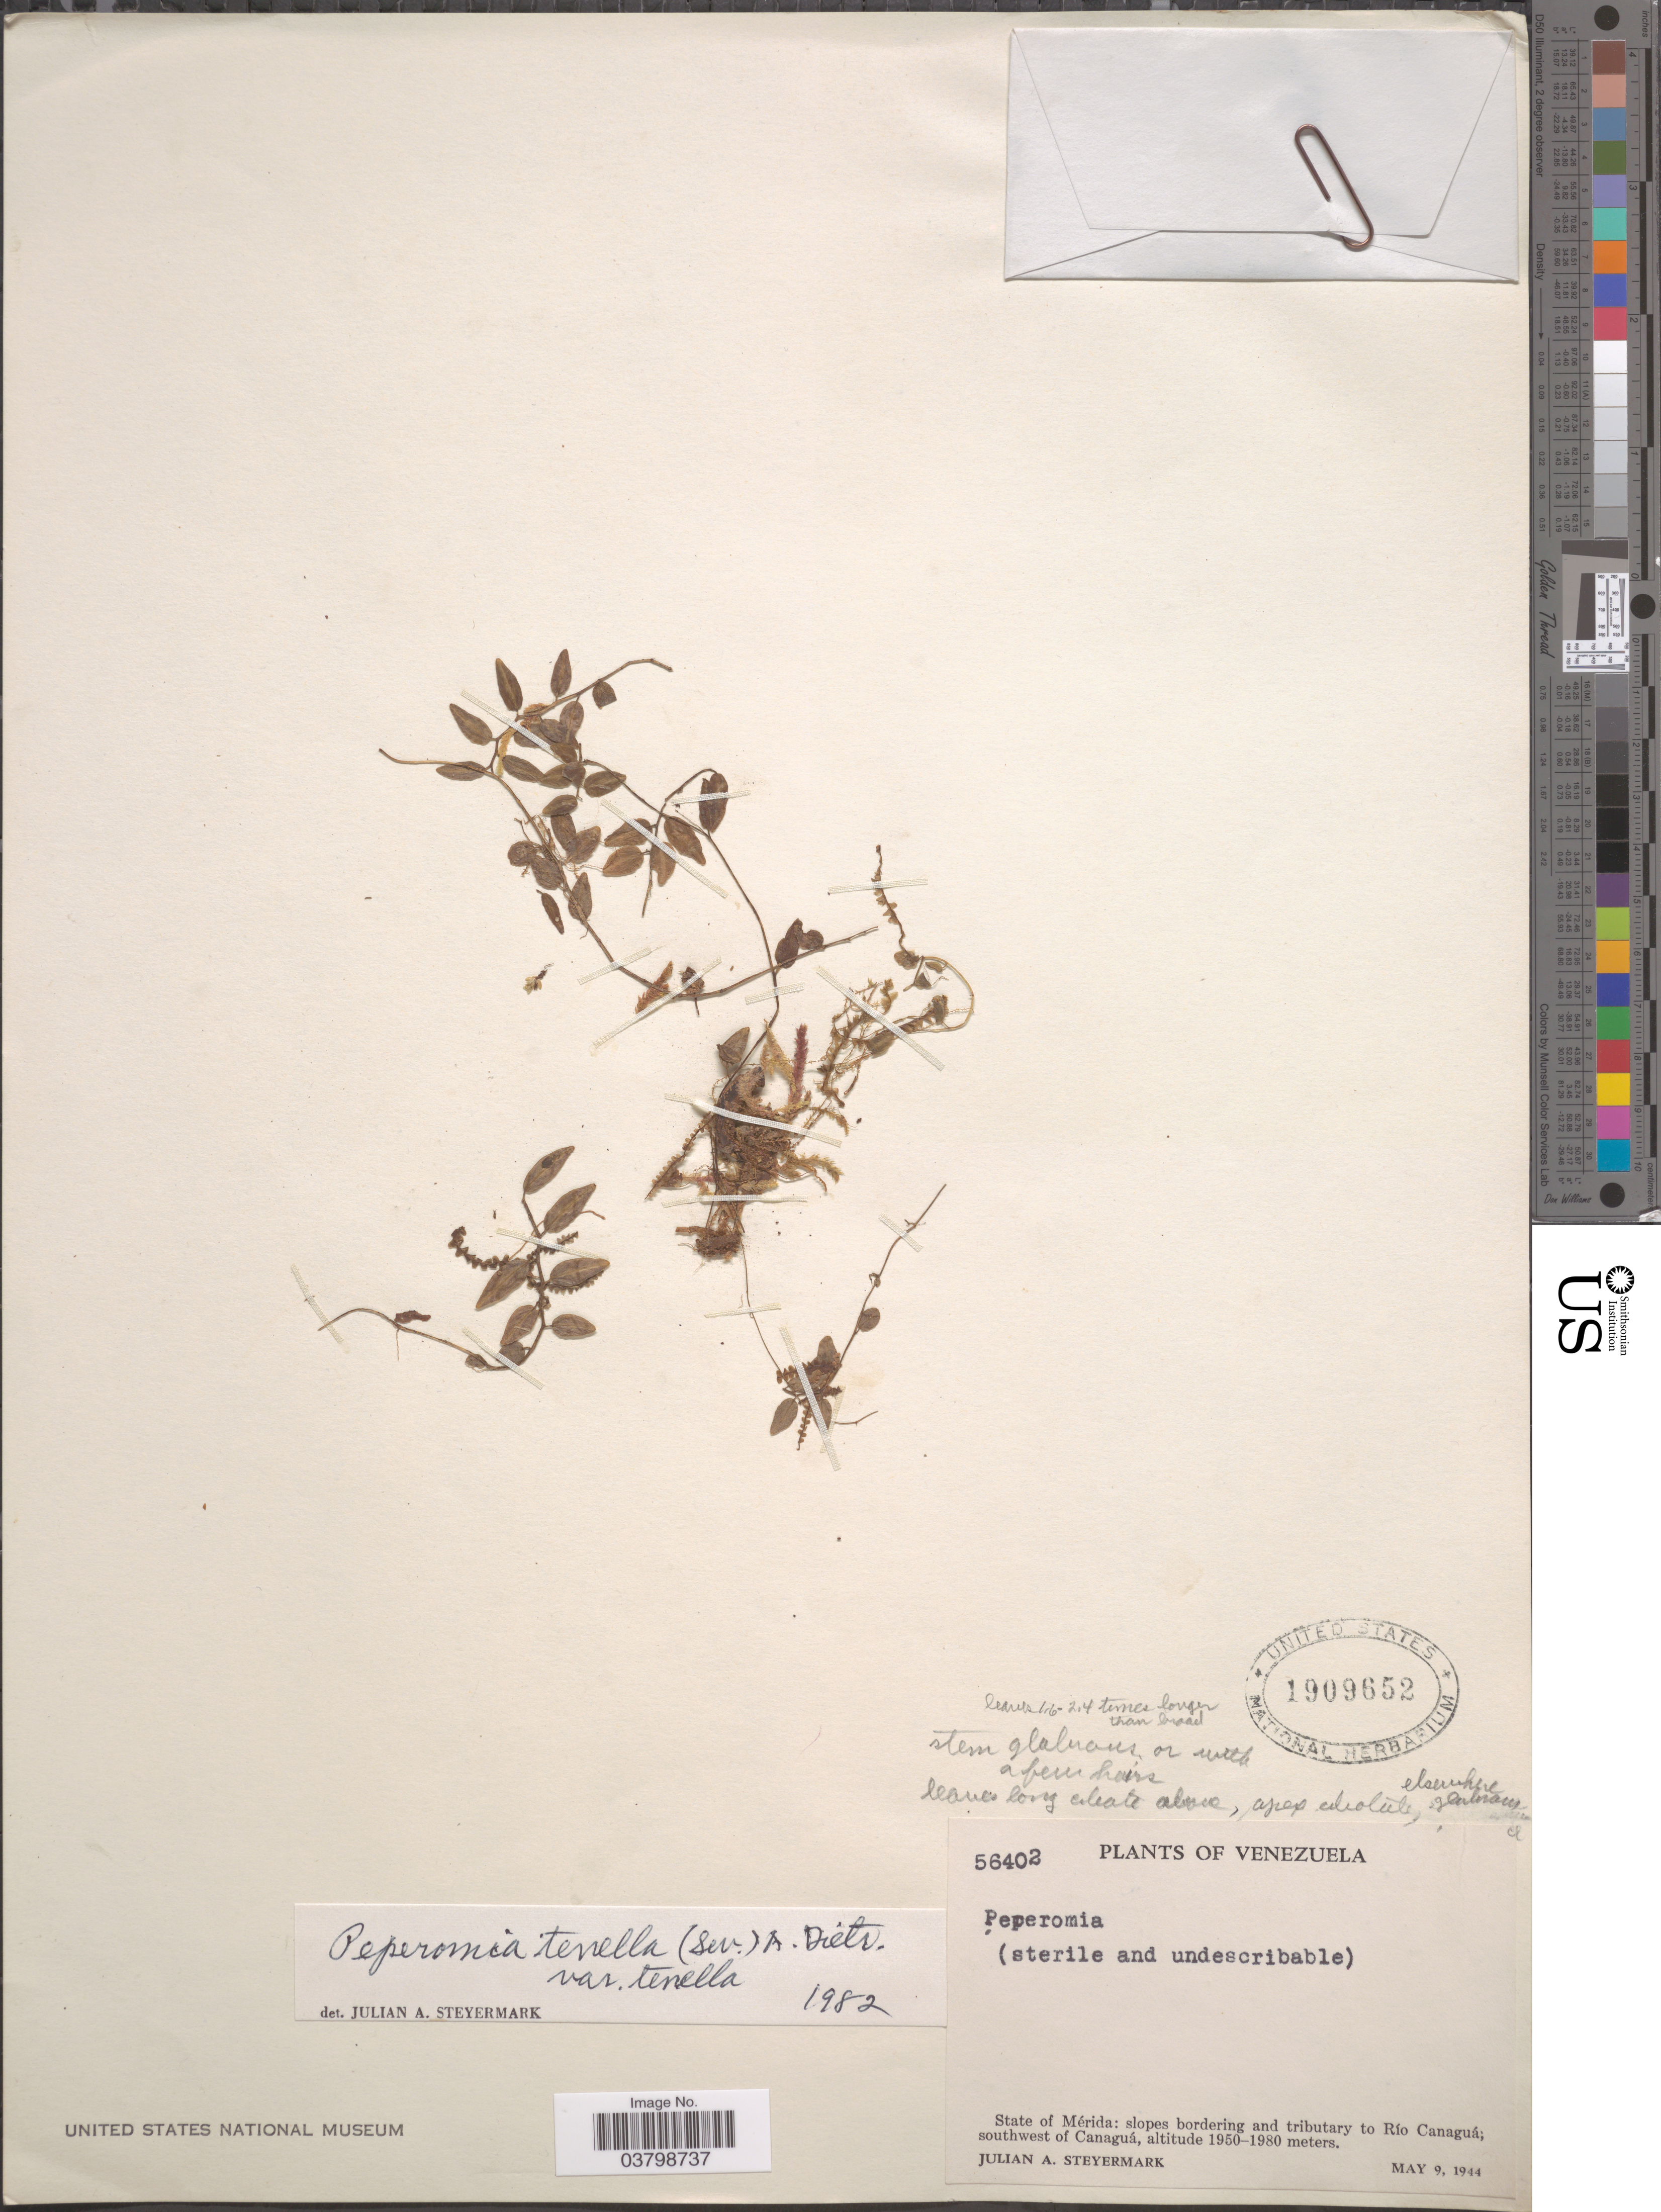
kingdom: Plantae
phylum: Tracheophyta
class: Magnoliopsida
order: Piperales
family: Piperaceae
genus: Peperomia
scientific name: Peperomia tenella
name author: (Sw.) A. Dietr.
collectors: J. Steyermark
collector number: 56402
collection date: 1944-05-09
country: Venezuela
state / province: Merida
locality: Slopes bordering and tributary to Río Canaguá; southwest of Canaguá.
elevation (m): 1950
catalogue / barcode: US 1909652